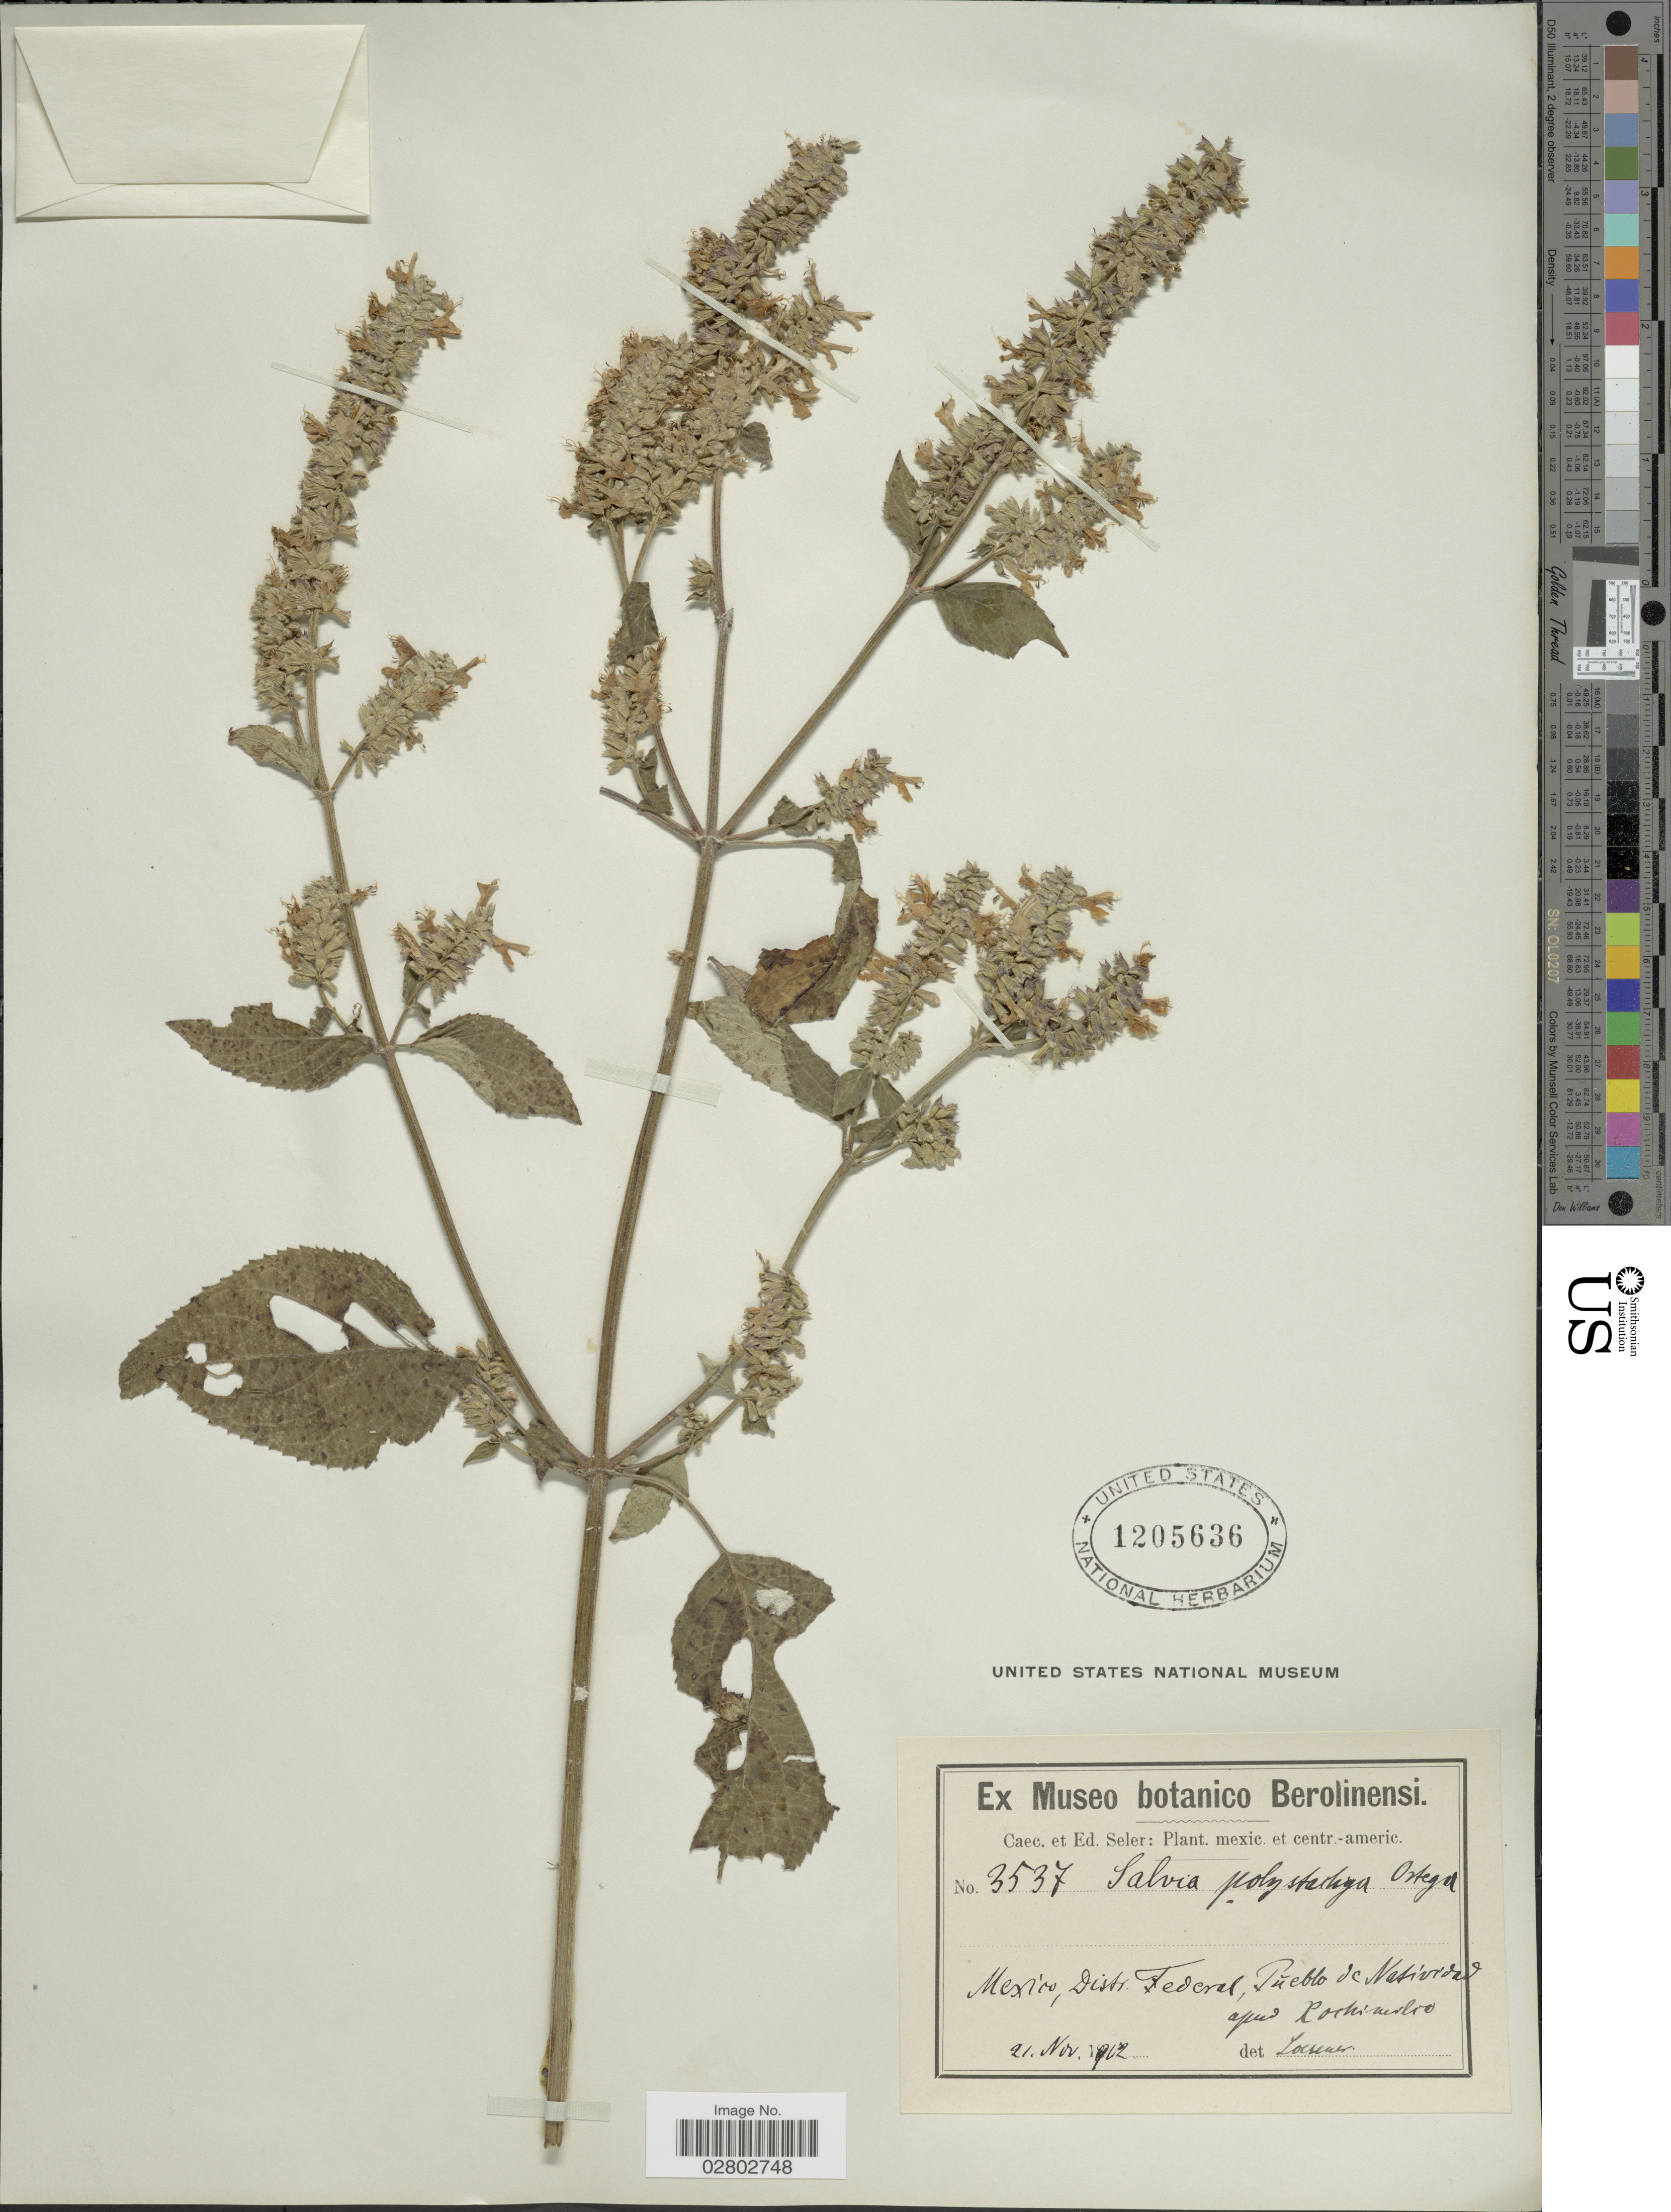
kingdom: Plantae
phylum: Tracheophyta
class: Magnoliopsida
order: Lamiales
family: Lamiaceae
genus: Salvia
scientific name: Salvia polystachya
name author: Cav.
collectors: ex Caec. et Ed Seler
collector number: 3537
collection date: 1912-11-21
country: Mexico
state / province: Distrito Federal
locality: Mexico, Distr. Federal, Pueblo de Natividad apres Xochimilco.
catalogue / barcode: US 1205636